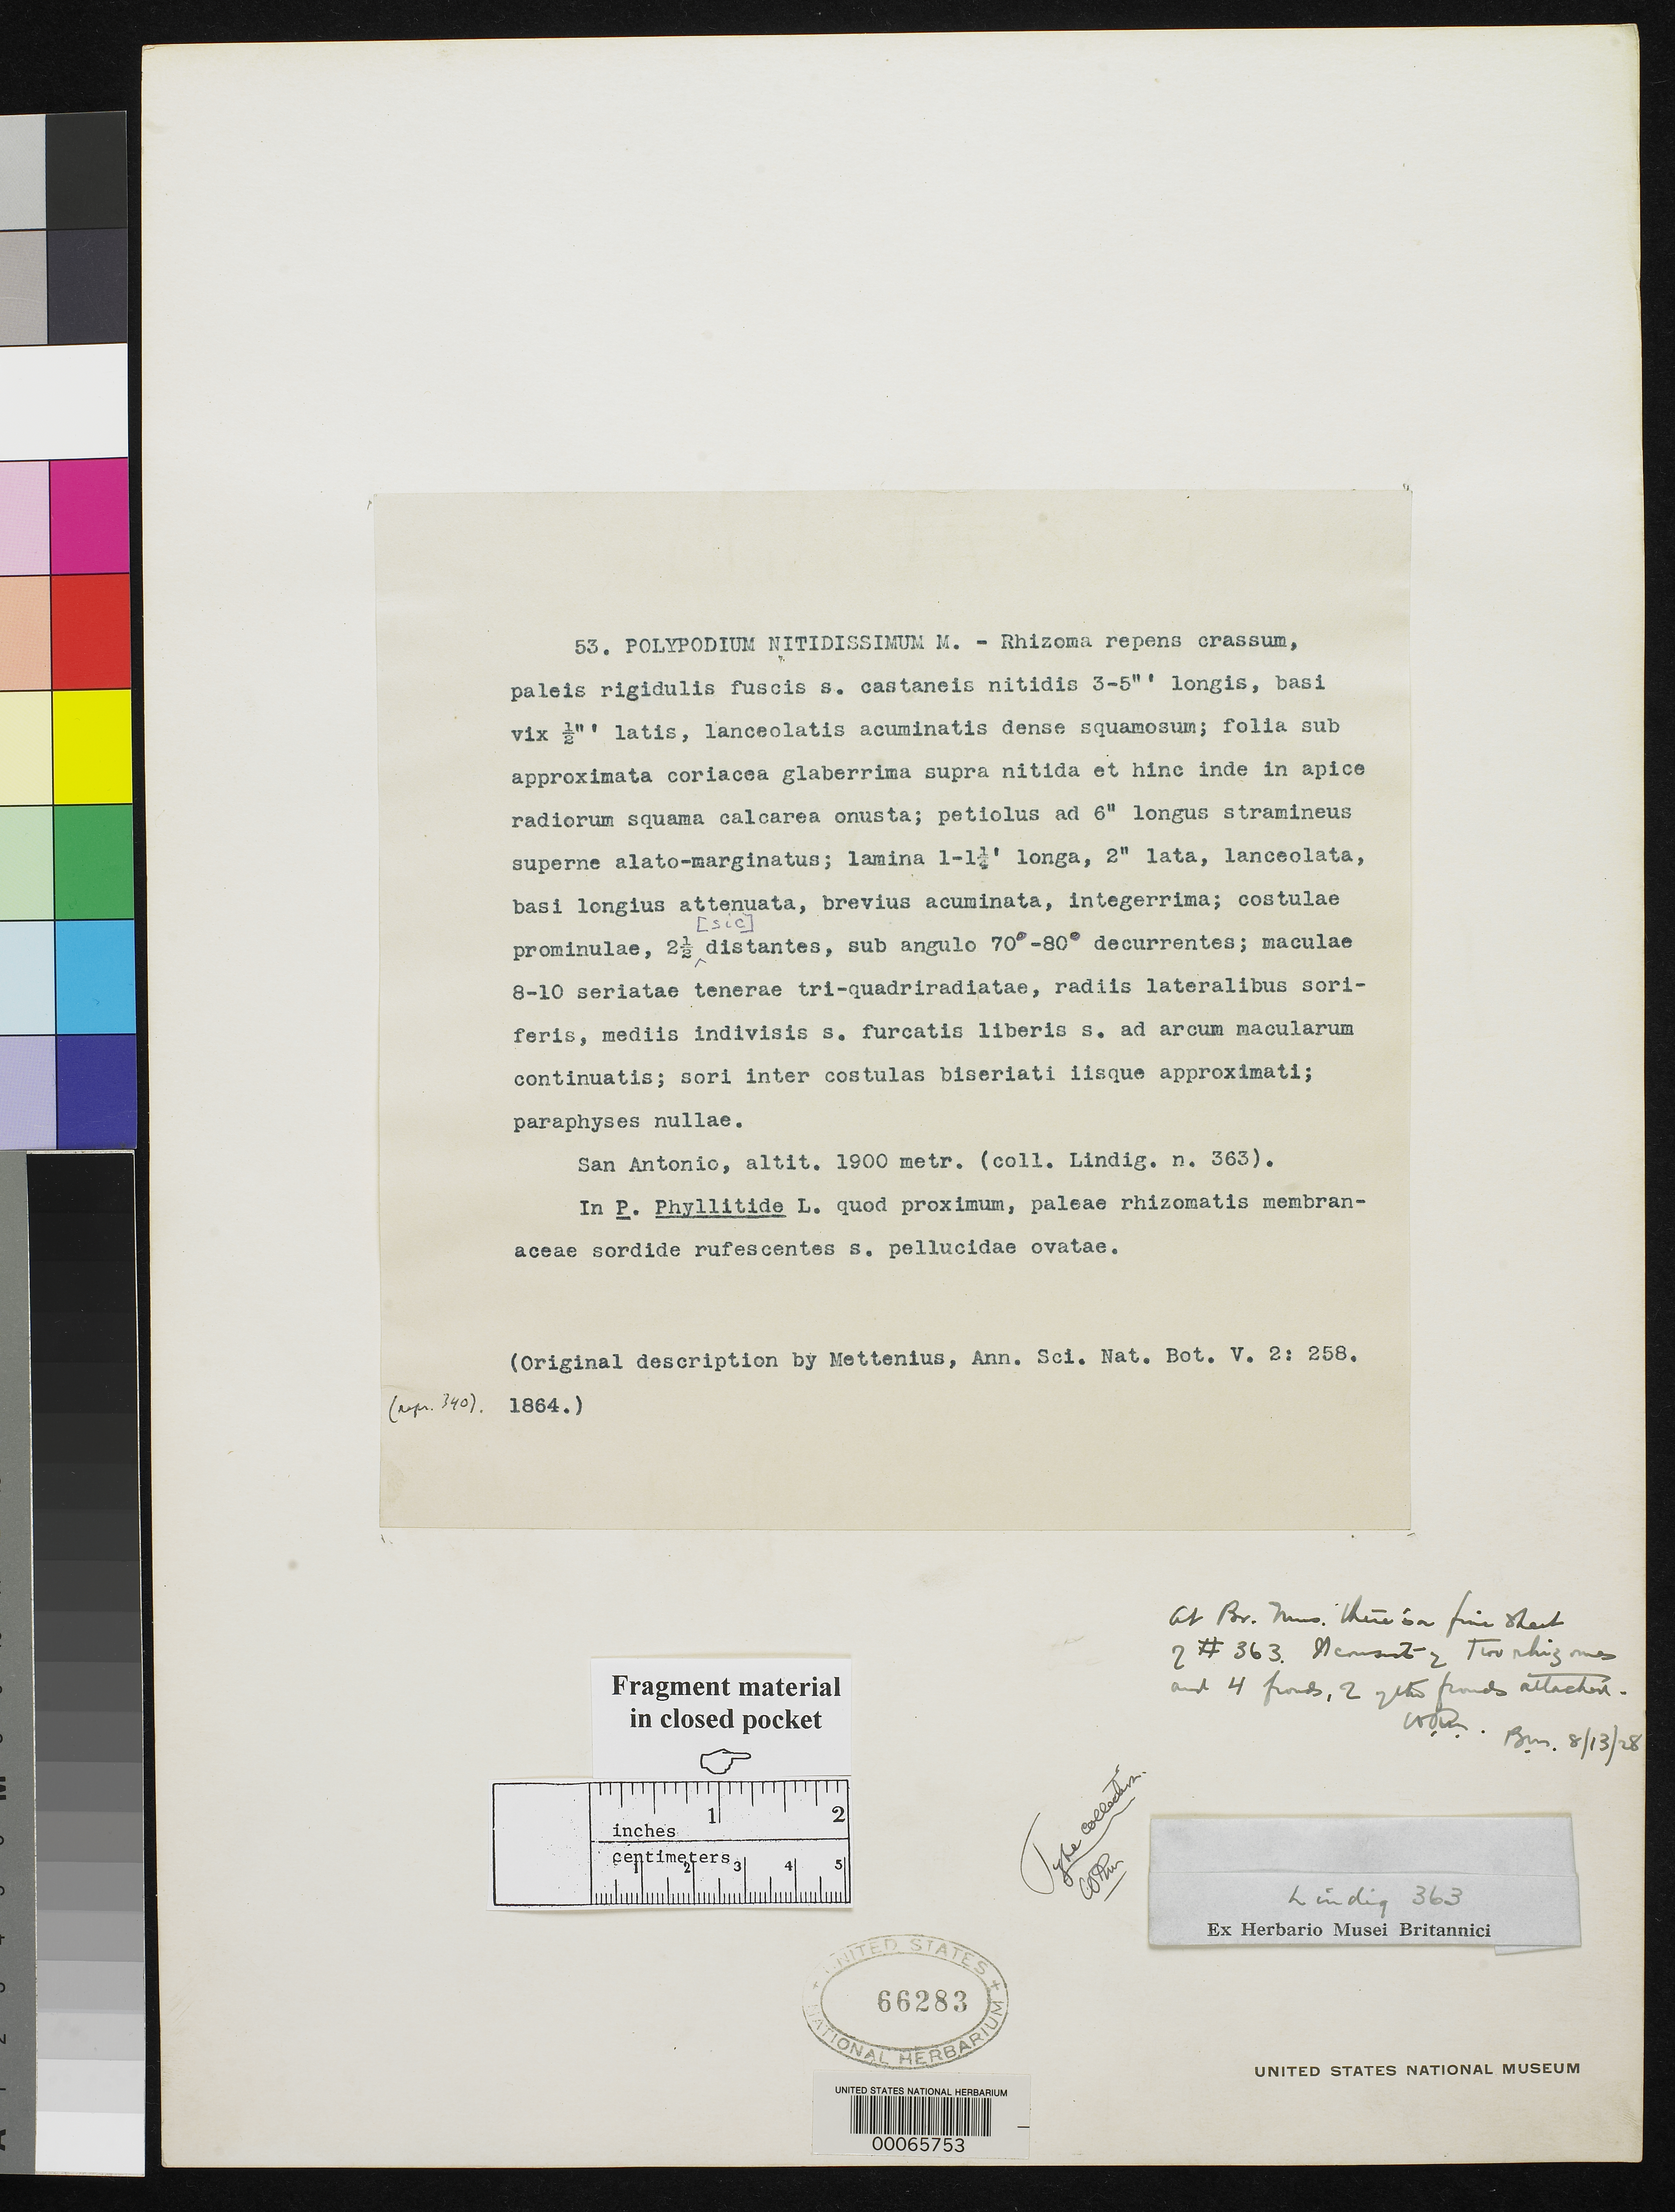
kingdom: Plantae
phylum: Tracheophyta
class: Polypodiopsida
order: Polypodiales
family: Polypodiaceae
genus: Polypodium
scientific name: Polypodium nitidissimum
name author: Mett.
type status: Type Fragment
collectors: A. Lindig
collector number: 363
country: Colombia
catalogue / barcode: US 66283